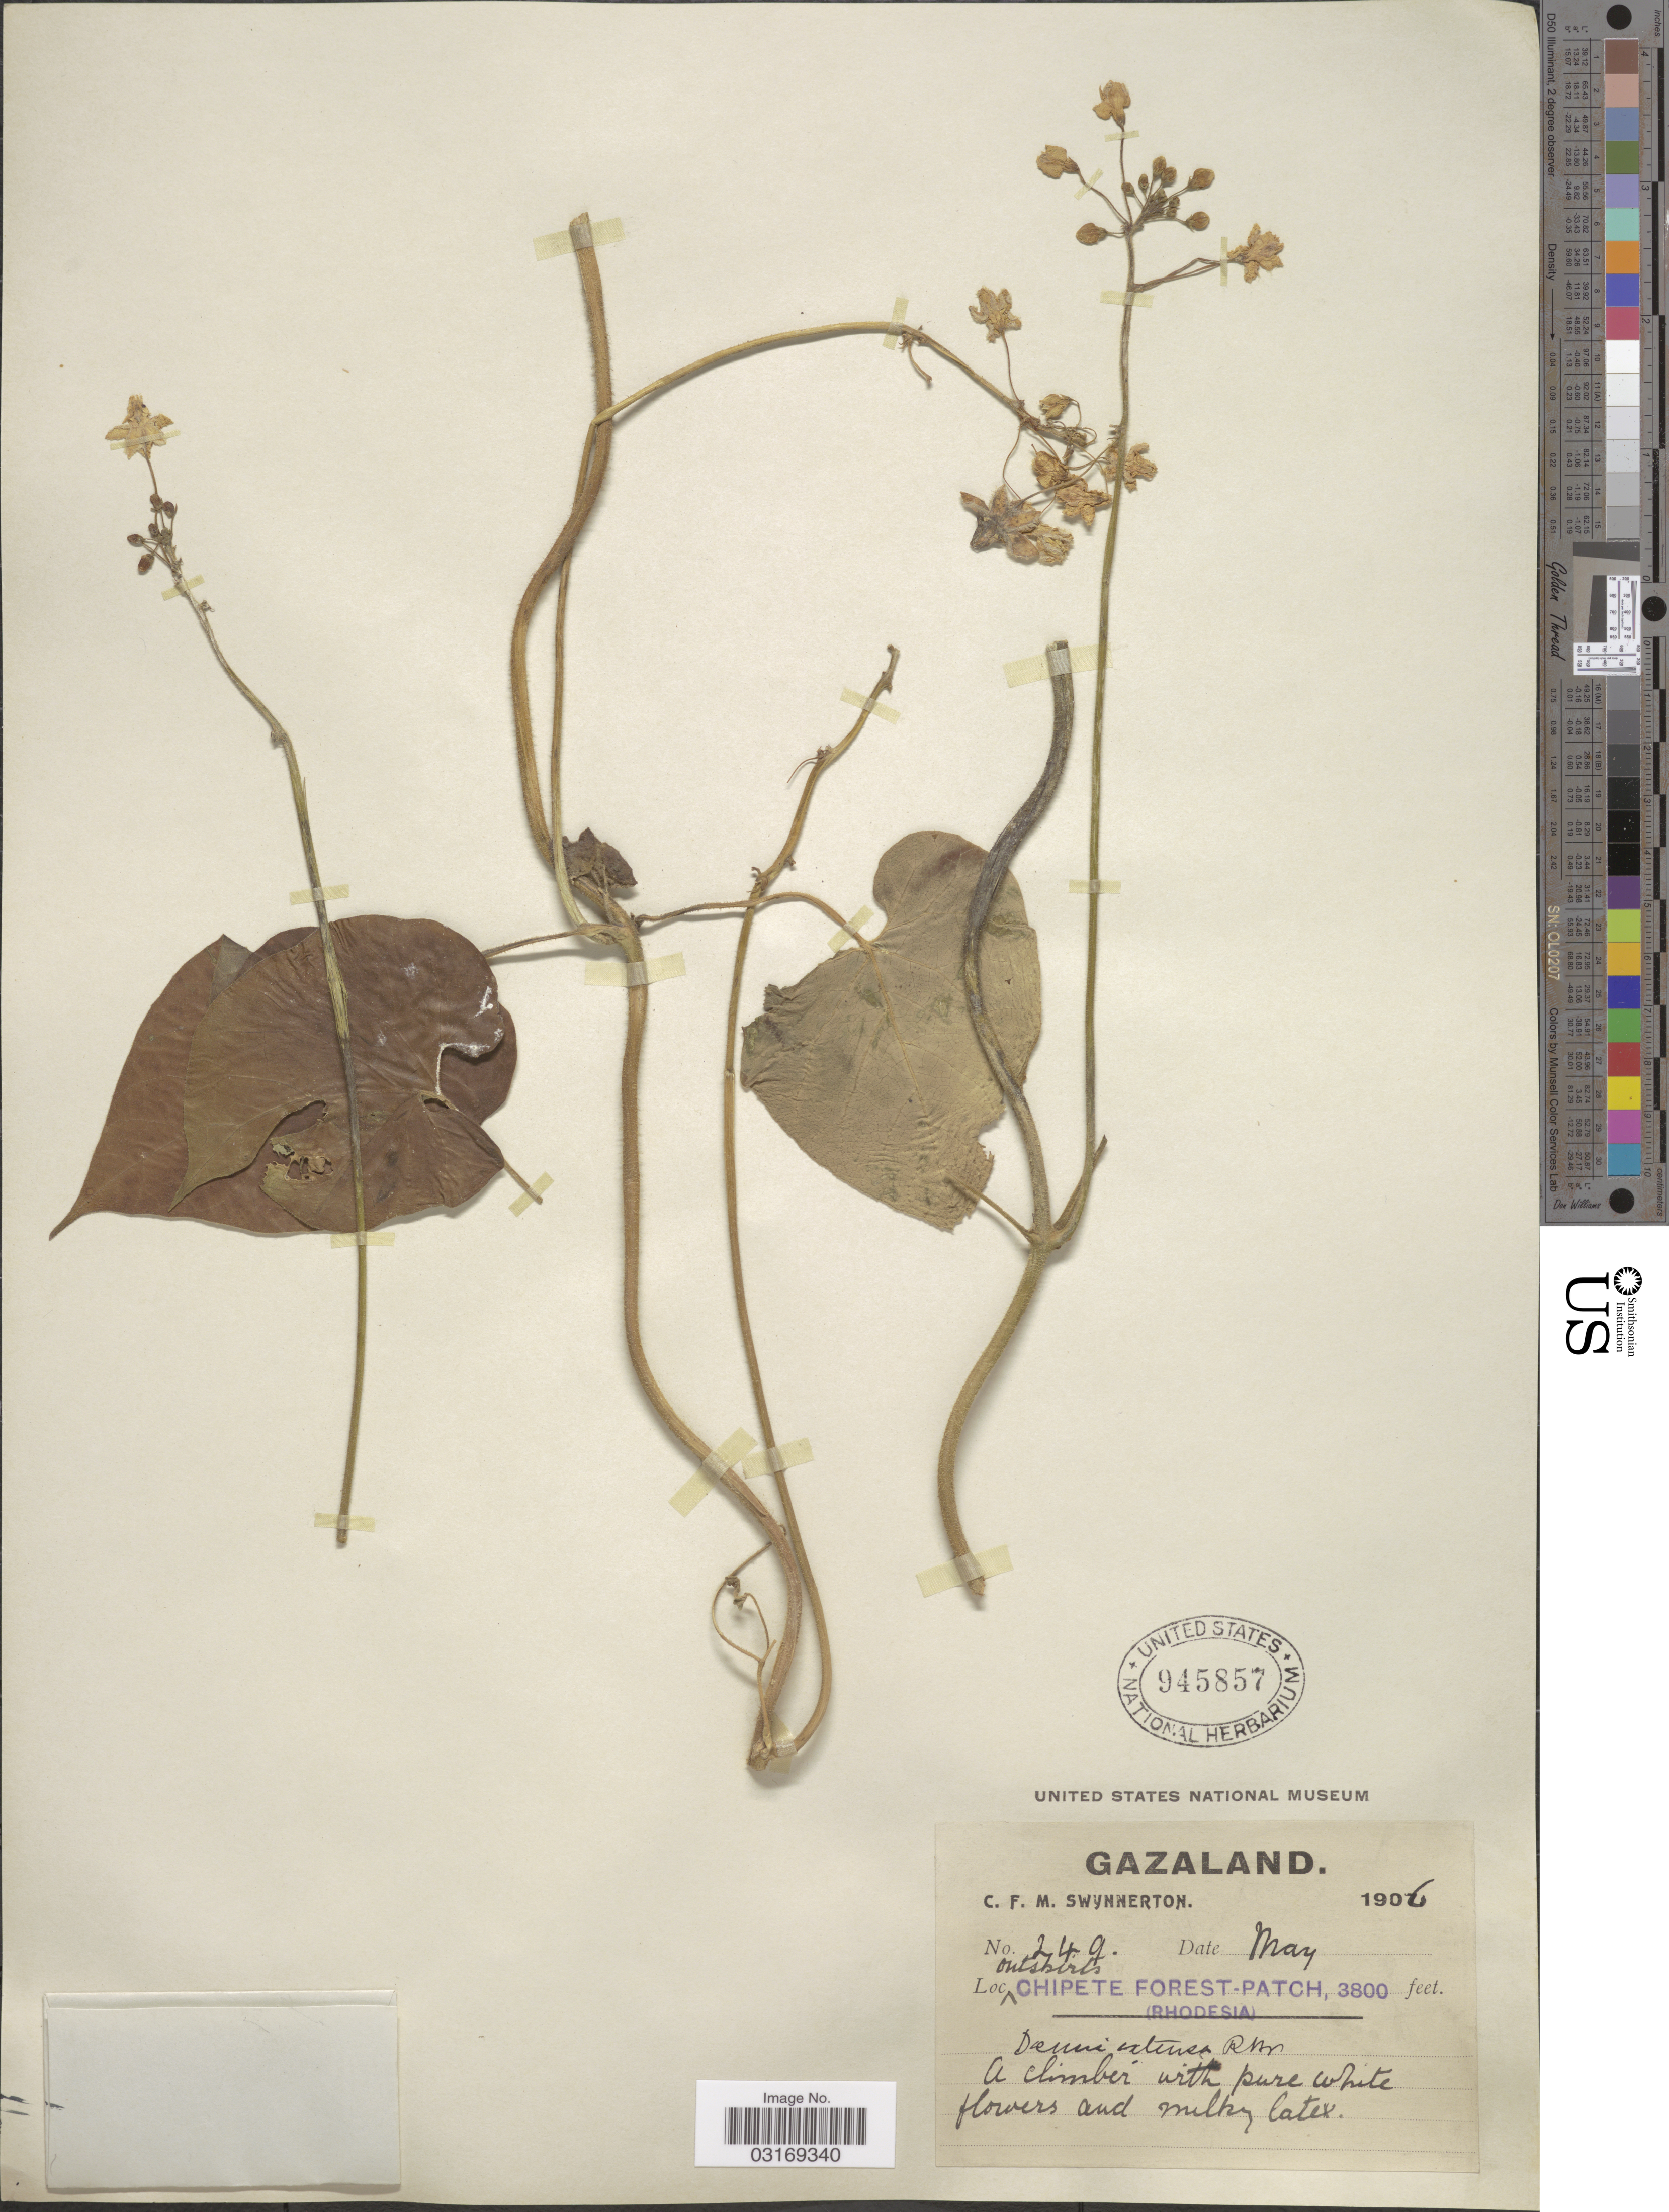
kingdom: Plantae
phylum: Tracheophyta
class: Magnoliopsida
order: Gentianales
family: Apocynaceae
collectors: C. Swynnerton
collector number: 249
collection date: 1906-05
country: Zimbabwe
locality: Gazaland. Outskirts Chipete Forest-Patch (Rhodesia).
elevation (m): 1158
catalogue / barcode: US 945857